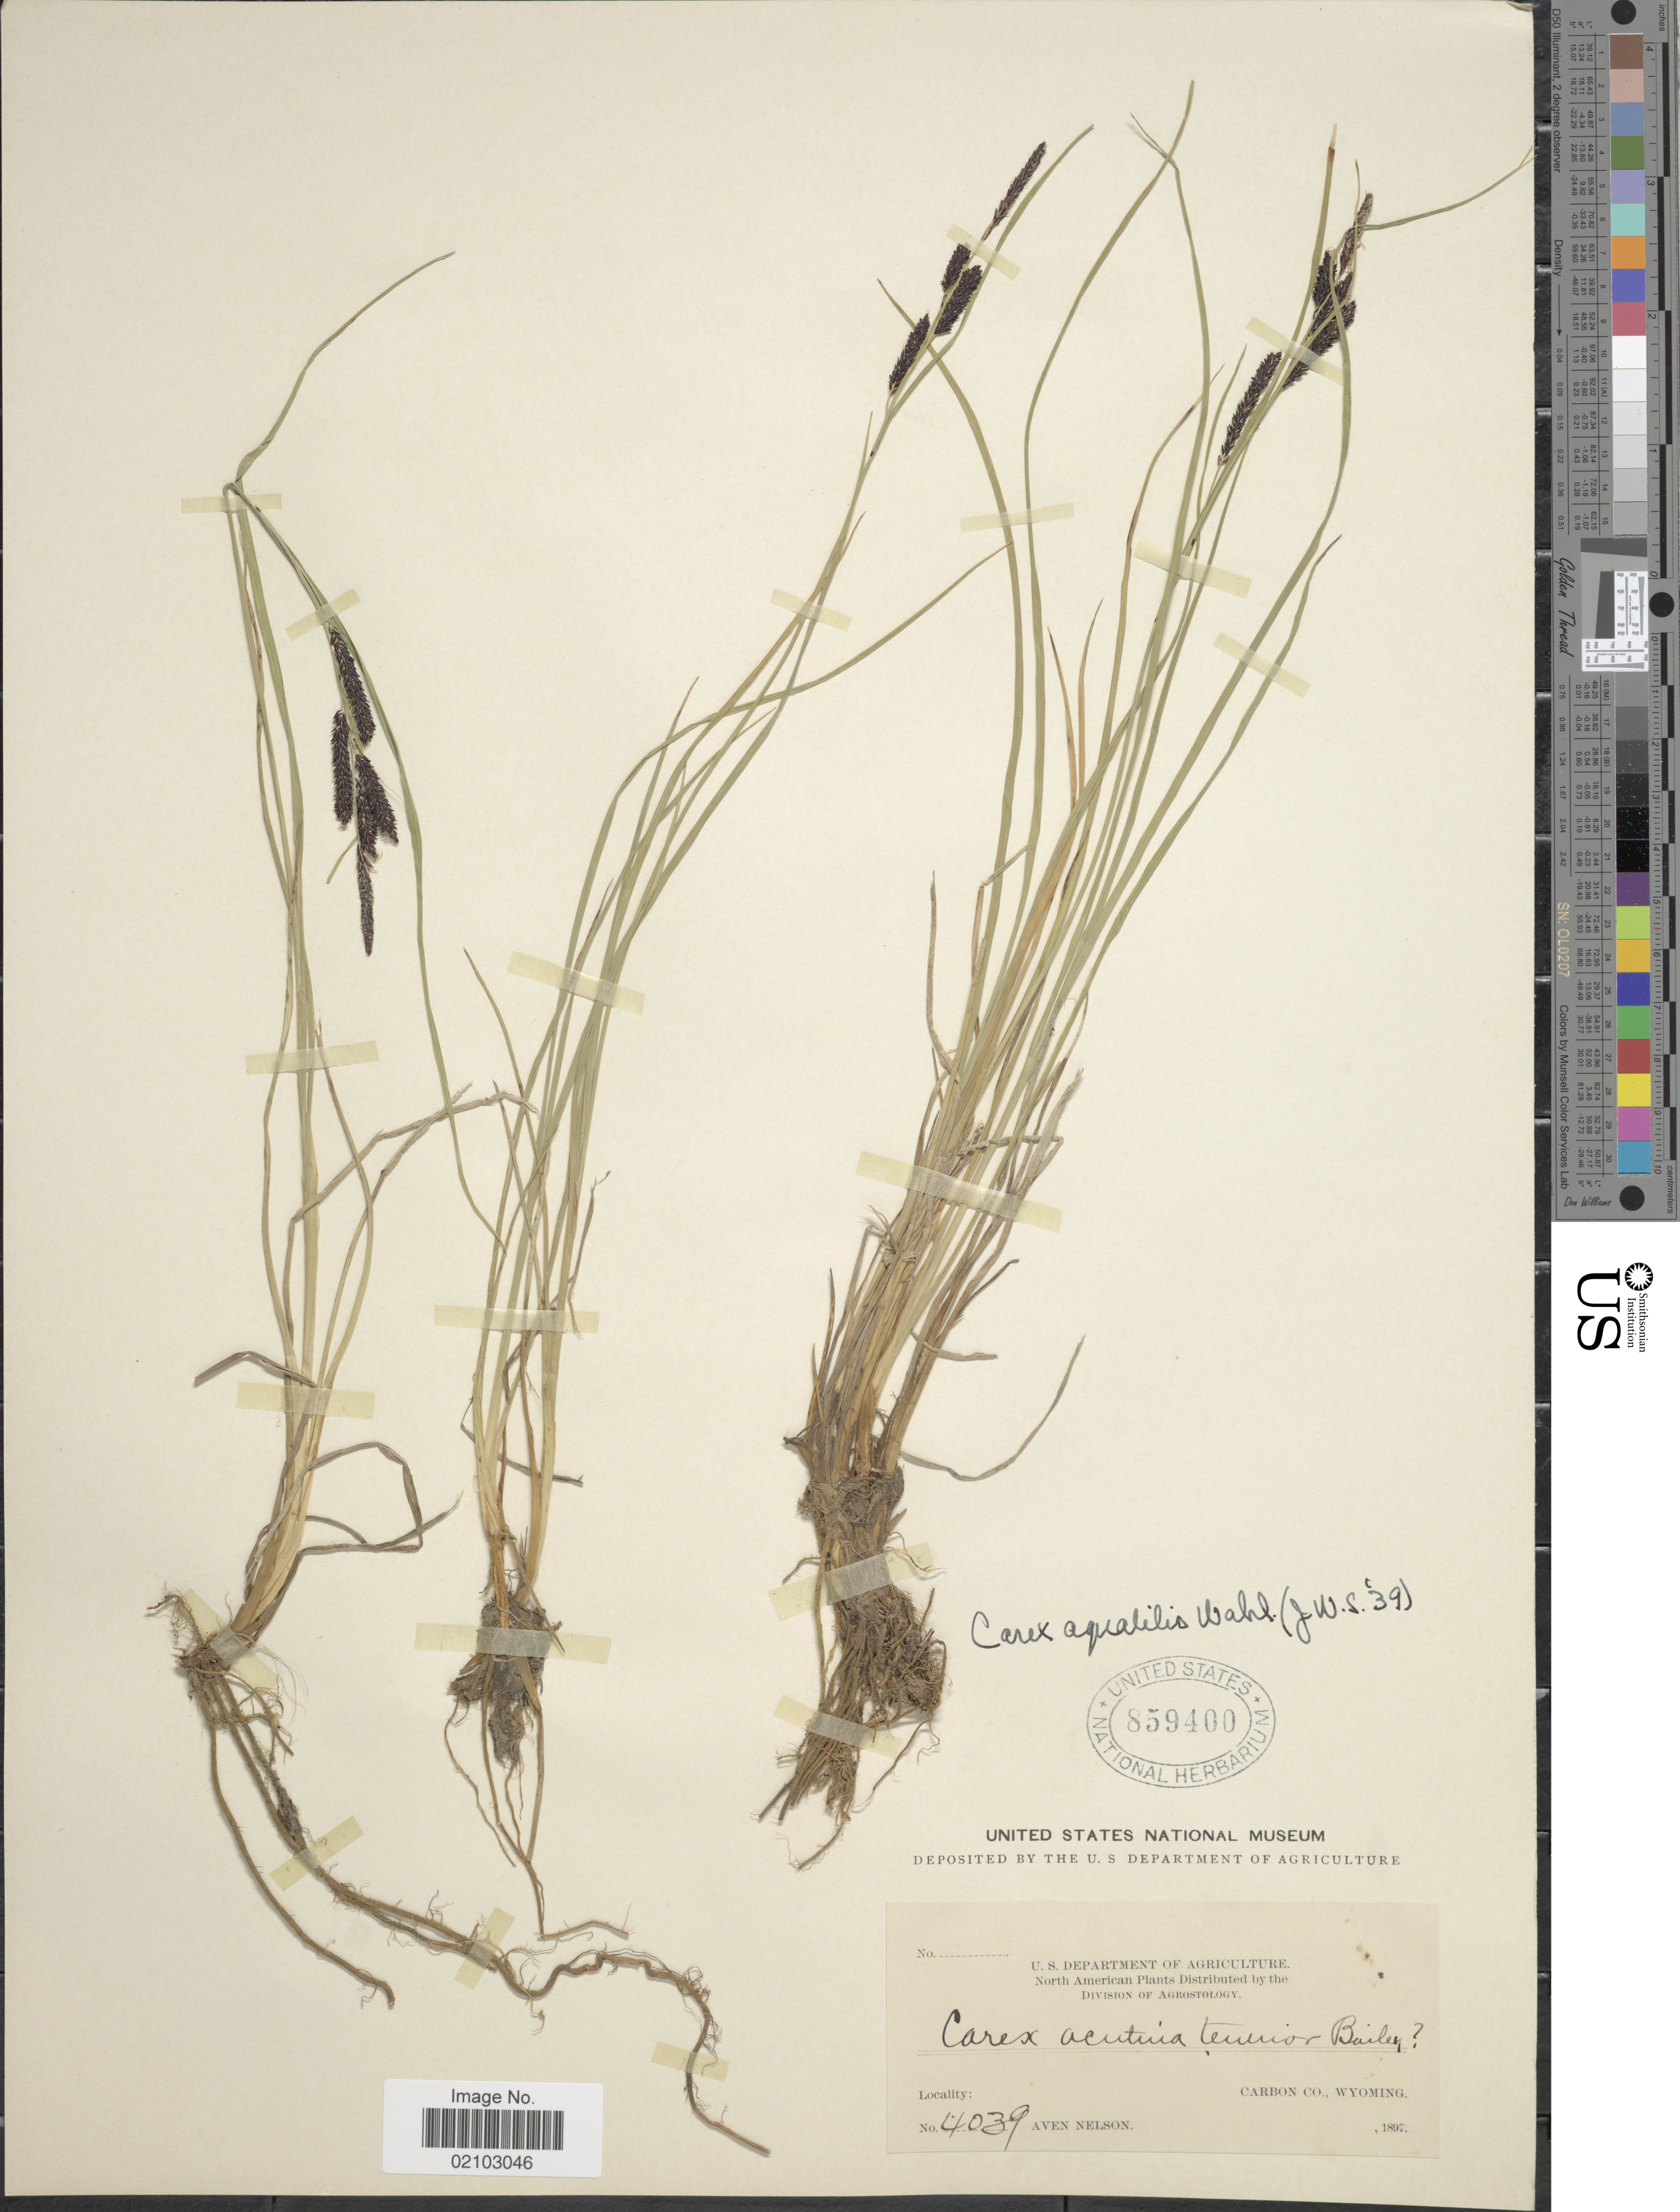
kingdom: Plantae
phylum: Tracheophyta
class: Liliopsida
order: Poales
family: Cyperaceae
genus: Carex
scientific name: Carex aquatilis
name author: Wahlenb.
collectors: A. Nelson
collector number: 4039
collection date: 1897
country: United States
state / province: Wyoming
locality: Carbon Co.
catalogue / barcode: US 859400